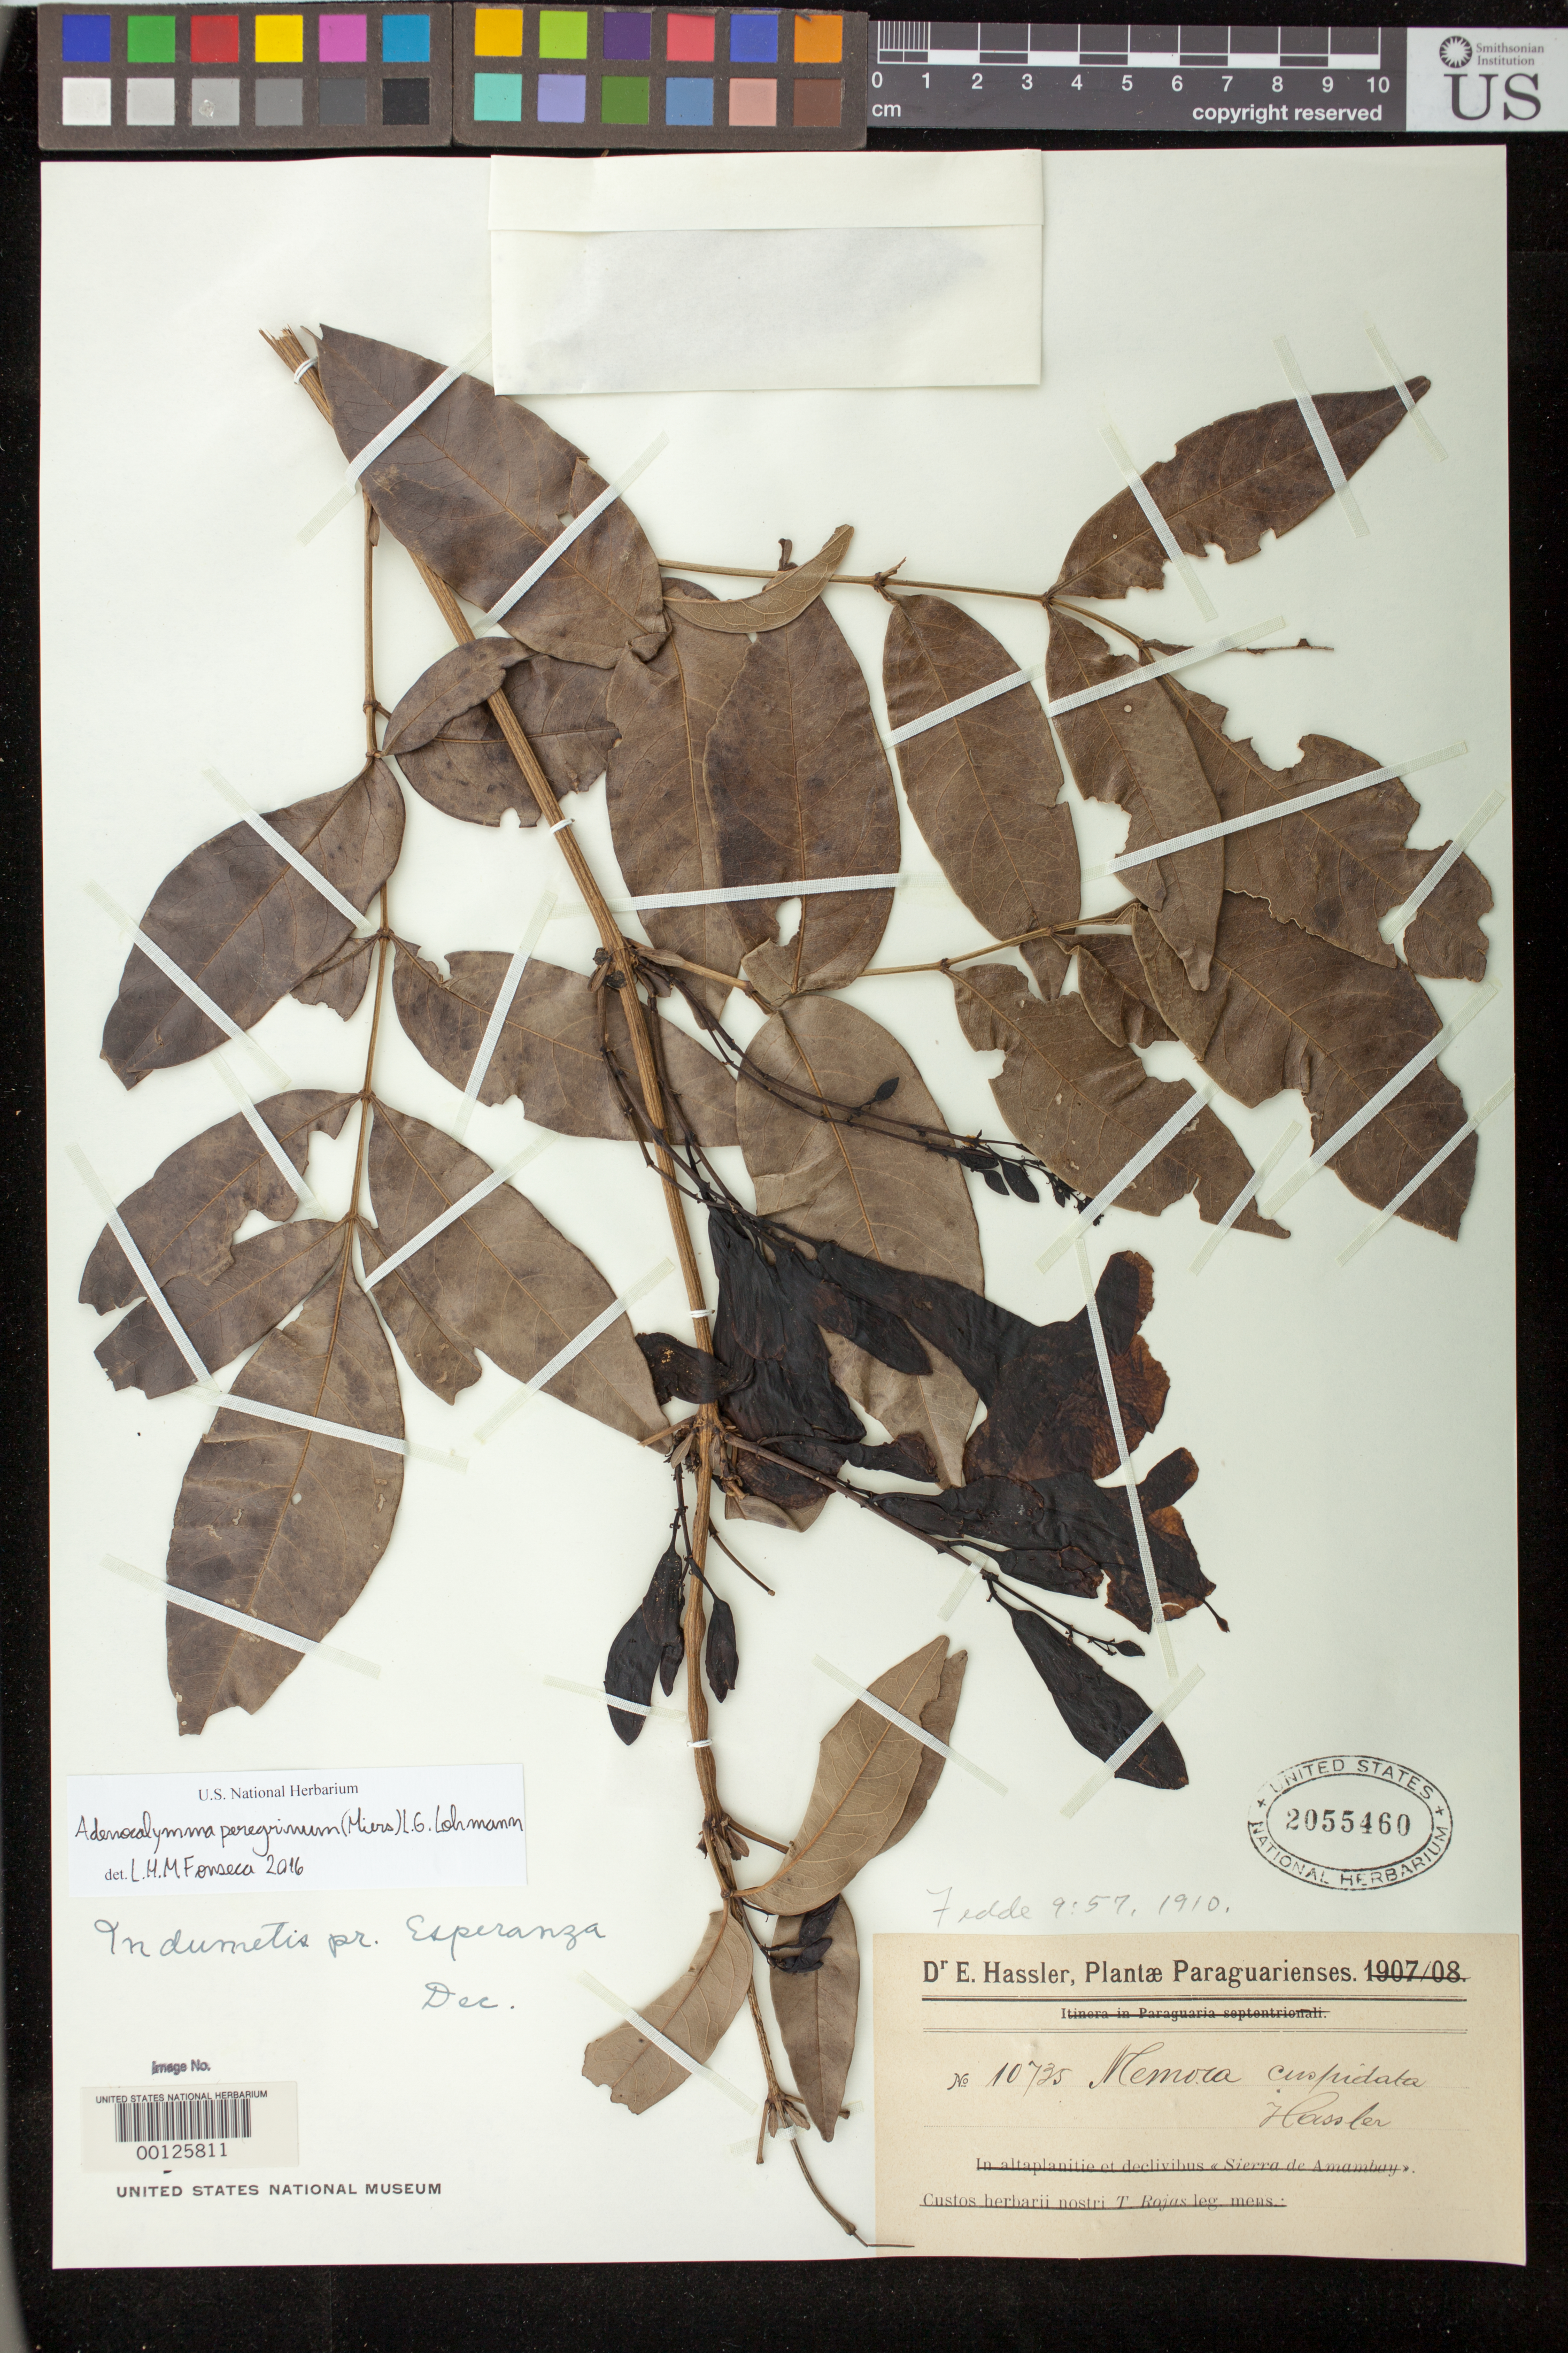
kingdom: Plantae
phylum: Tracheophyta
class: Magnoliopsida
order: Lamiales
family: Bignoniaceae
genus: Memora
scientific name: Memora cuspidata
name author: Hassl.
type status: Isosyntype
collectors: E. Hassler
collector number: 10735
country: Paraguay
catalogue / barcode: US 2055460